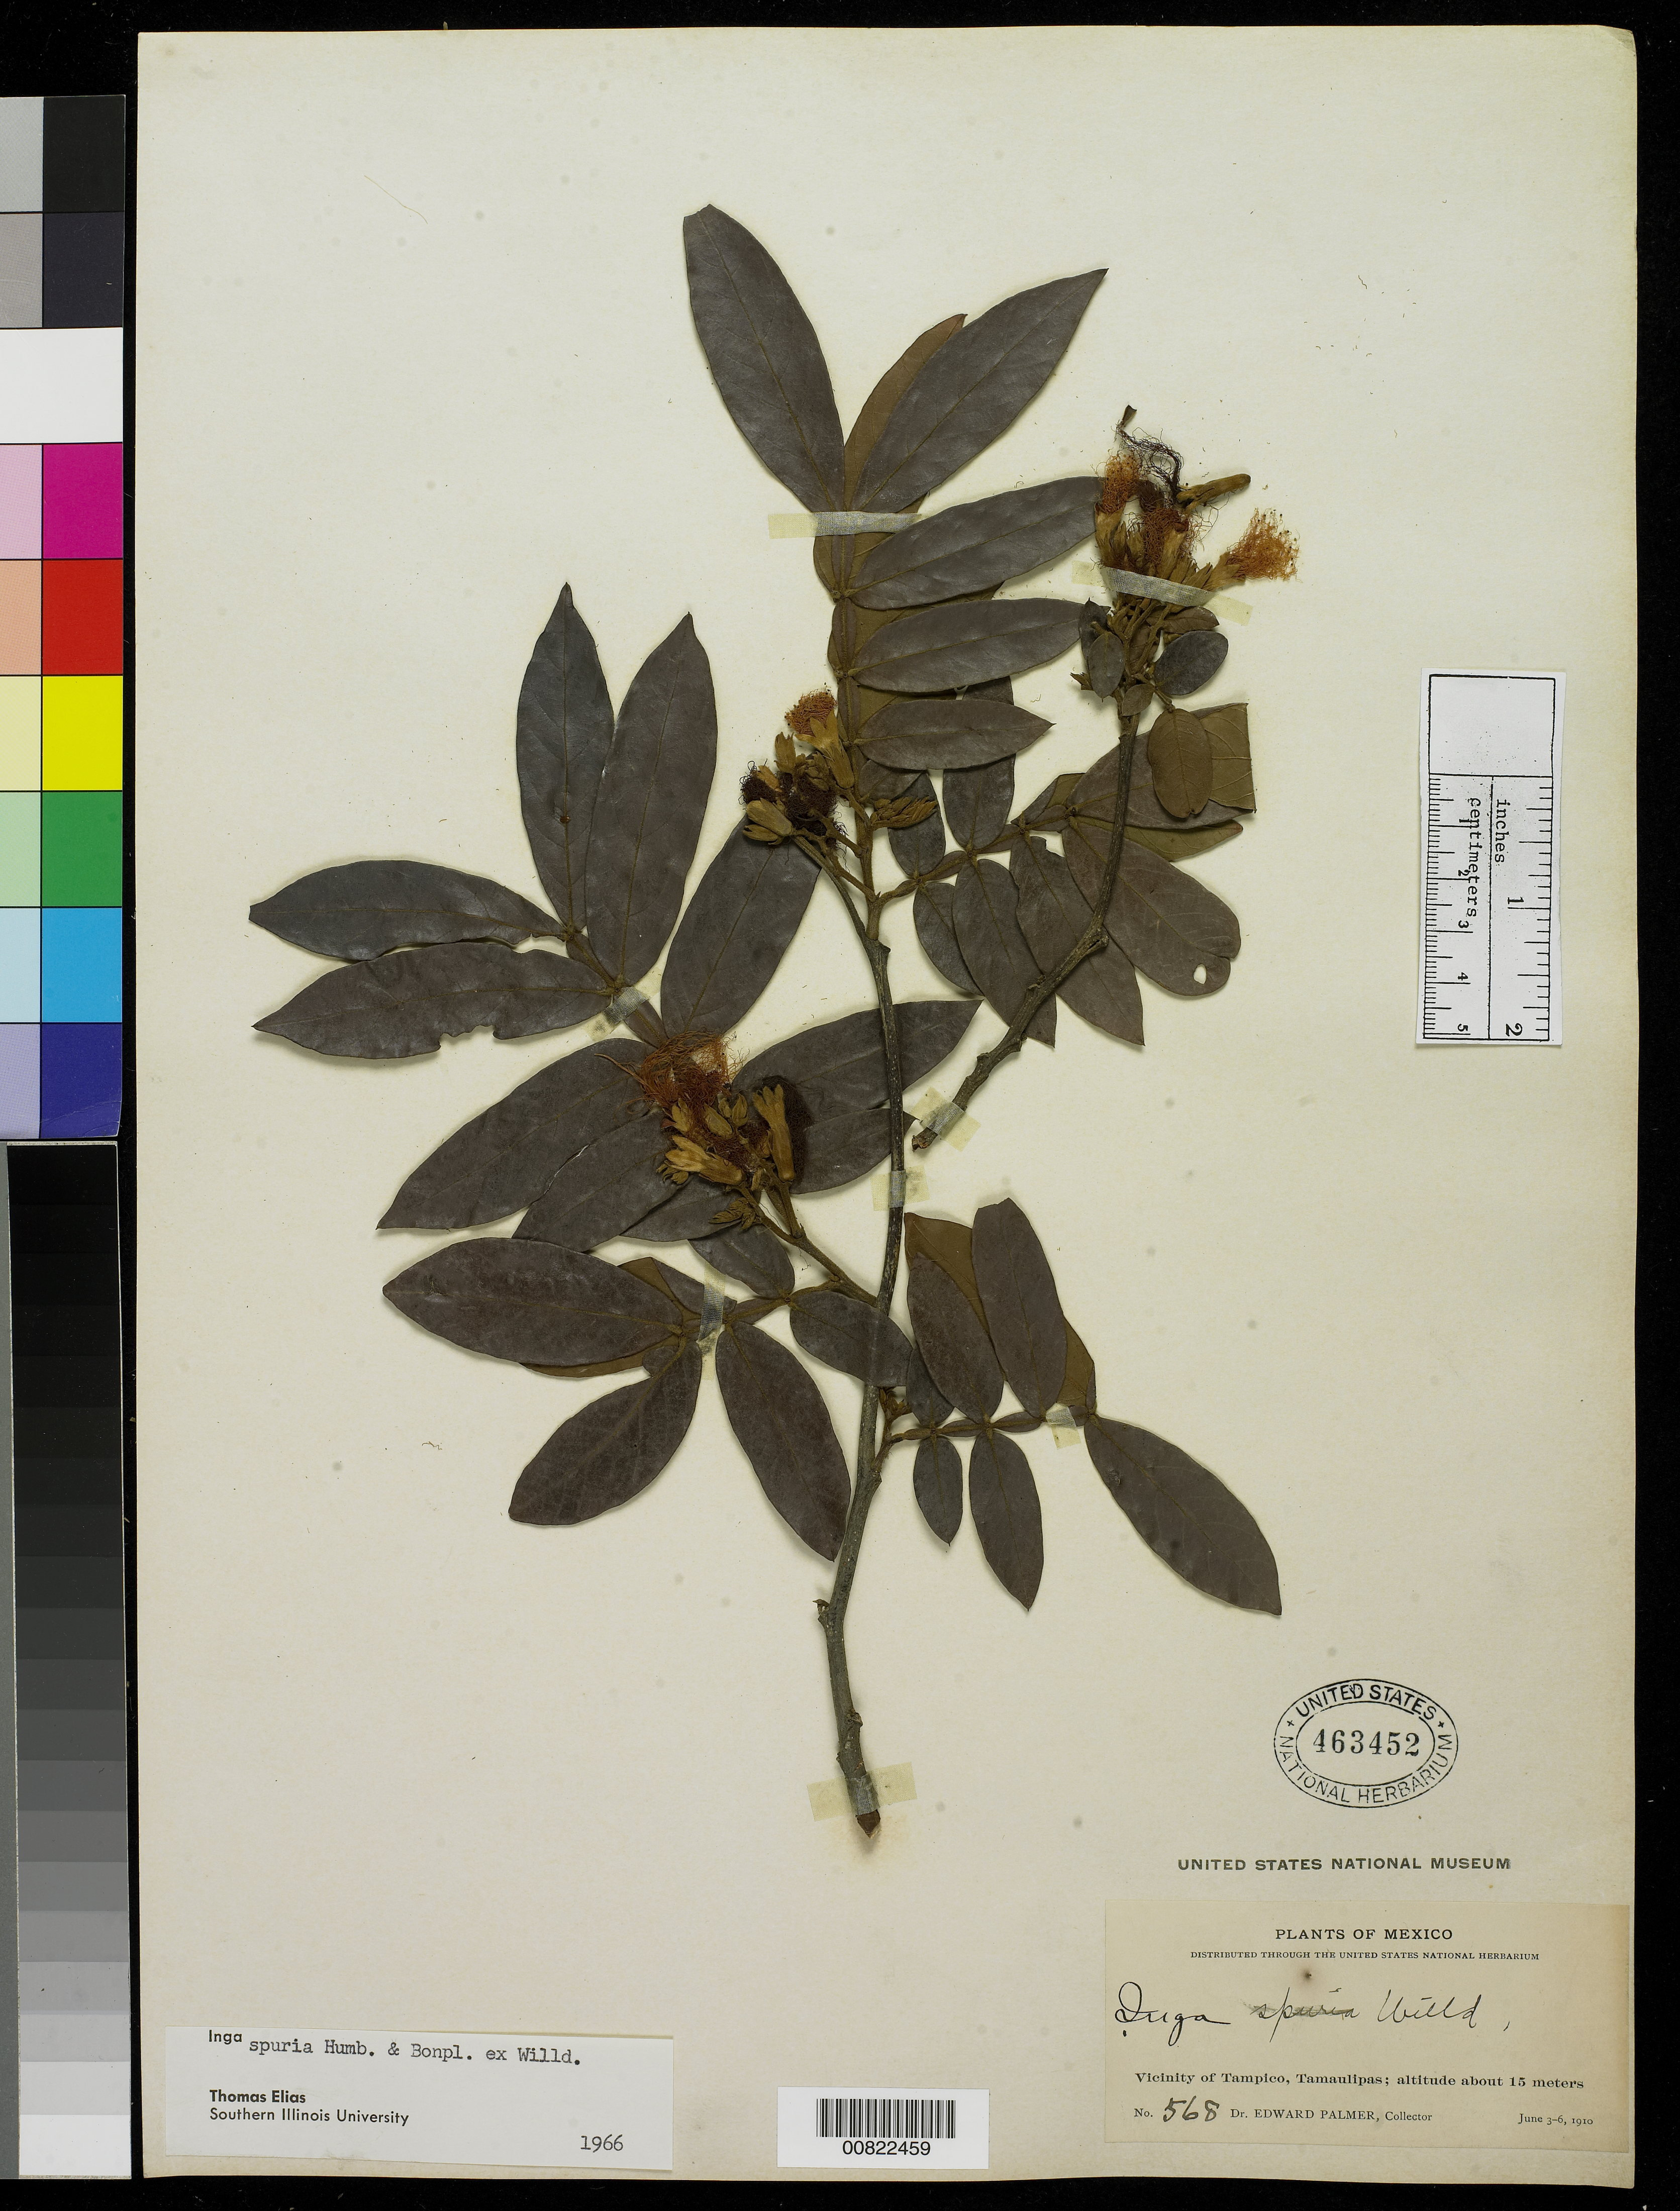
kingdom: Plantae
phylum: Tracheophyta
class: Magnoliopsida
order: Fabales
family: Fabaceae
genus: Inga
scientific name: Inga vera subsp. vera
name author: Willd.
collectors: E. Palmer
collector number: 568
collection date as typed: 03 Jun 1910 to 06 Jun 1910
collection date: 1910-06-03/1910-06-06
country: Mexico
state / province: Tamaulipas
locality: Vicinity of Tampico, Tamaulipas.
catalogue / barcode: US 463452